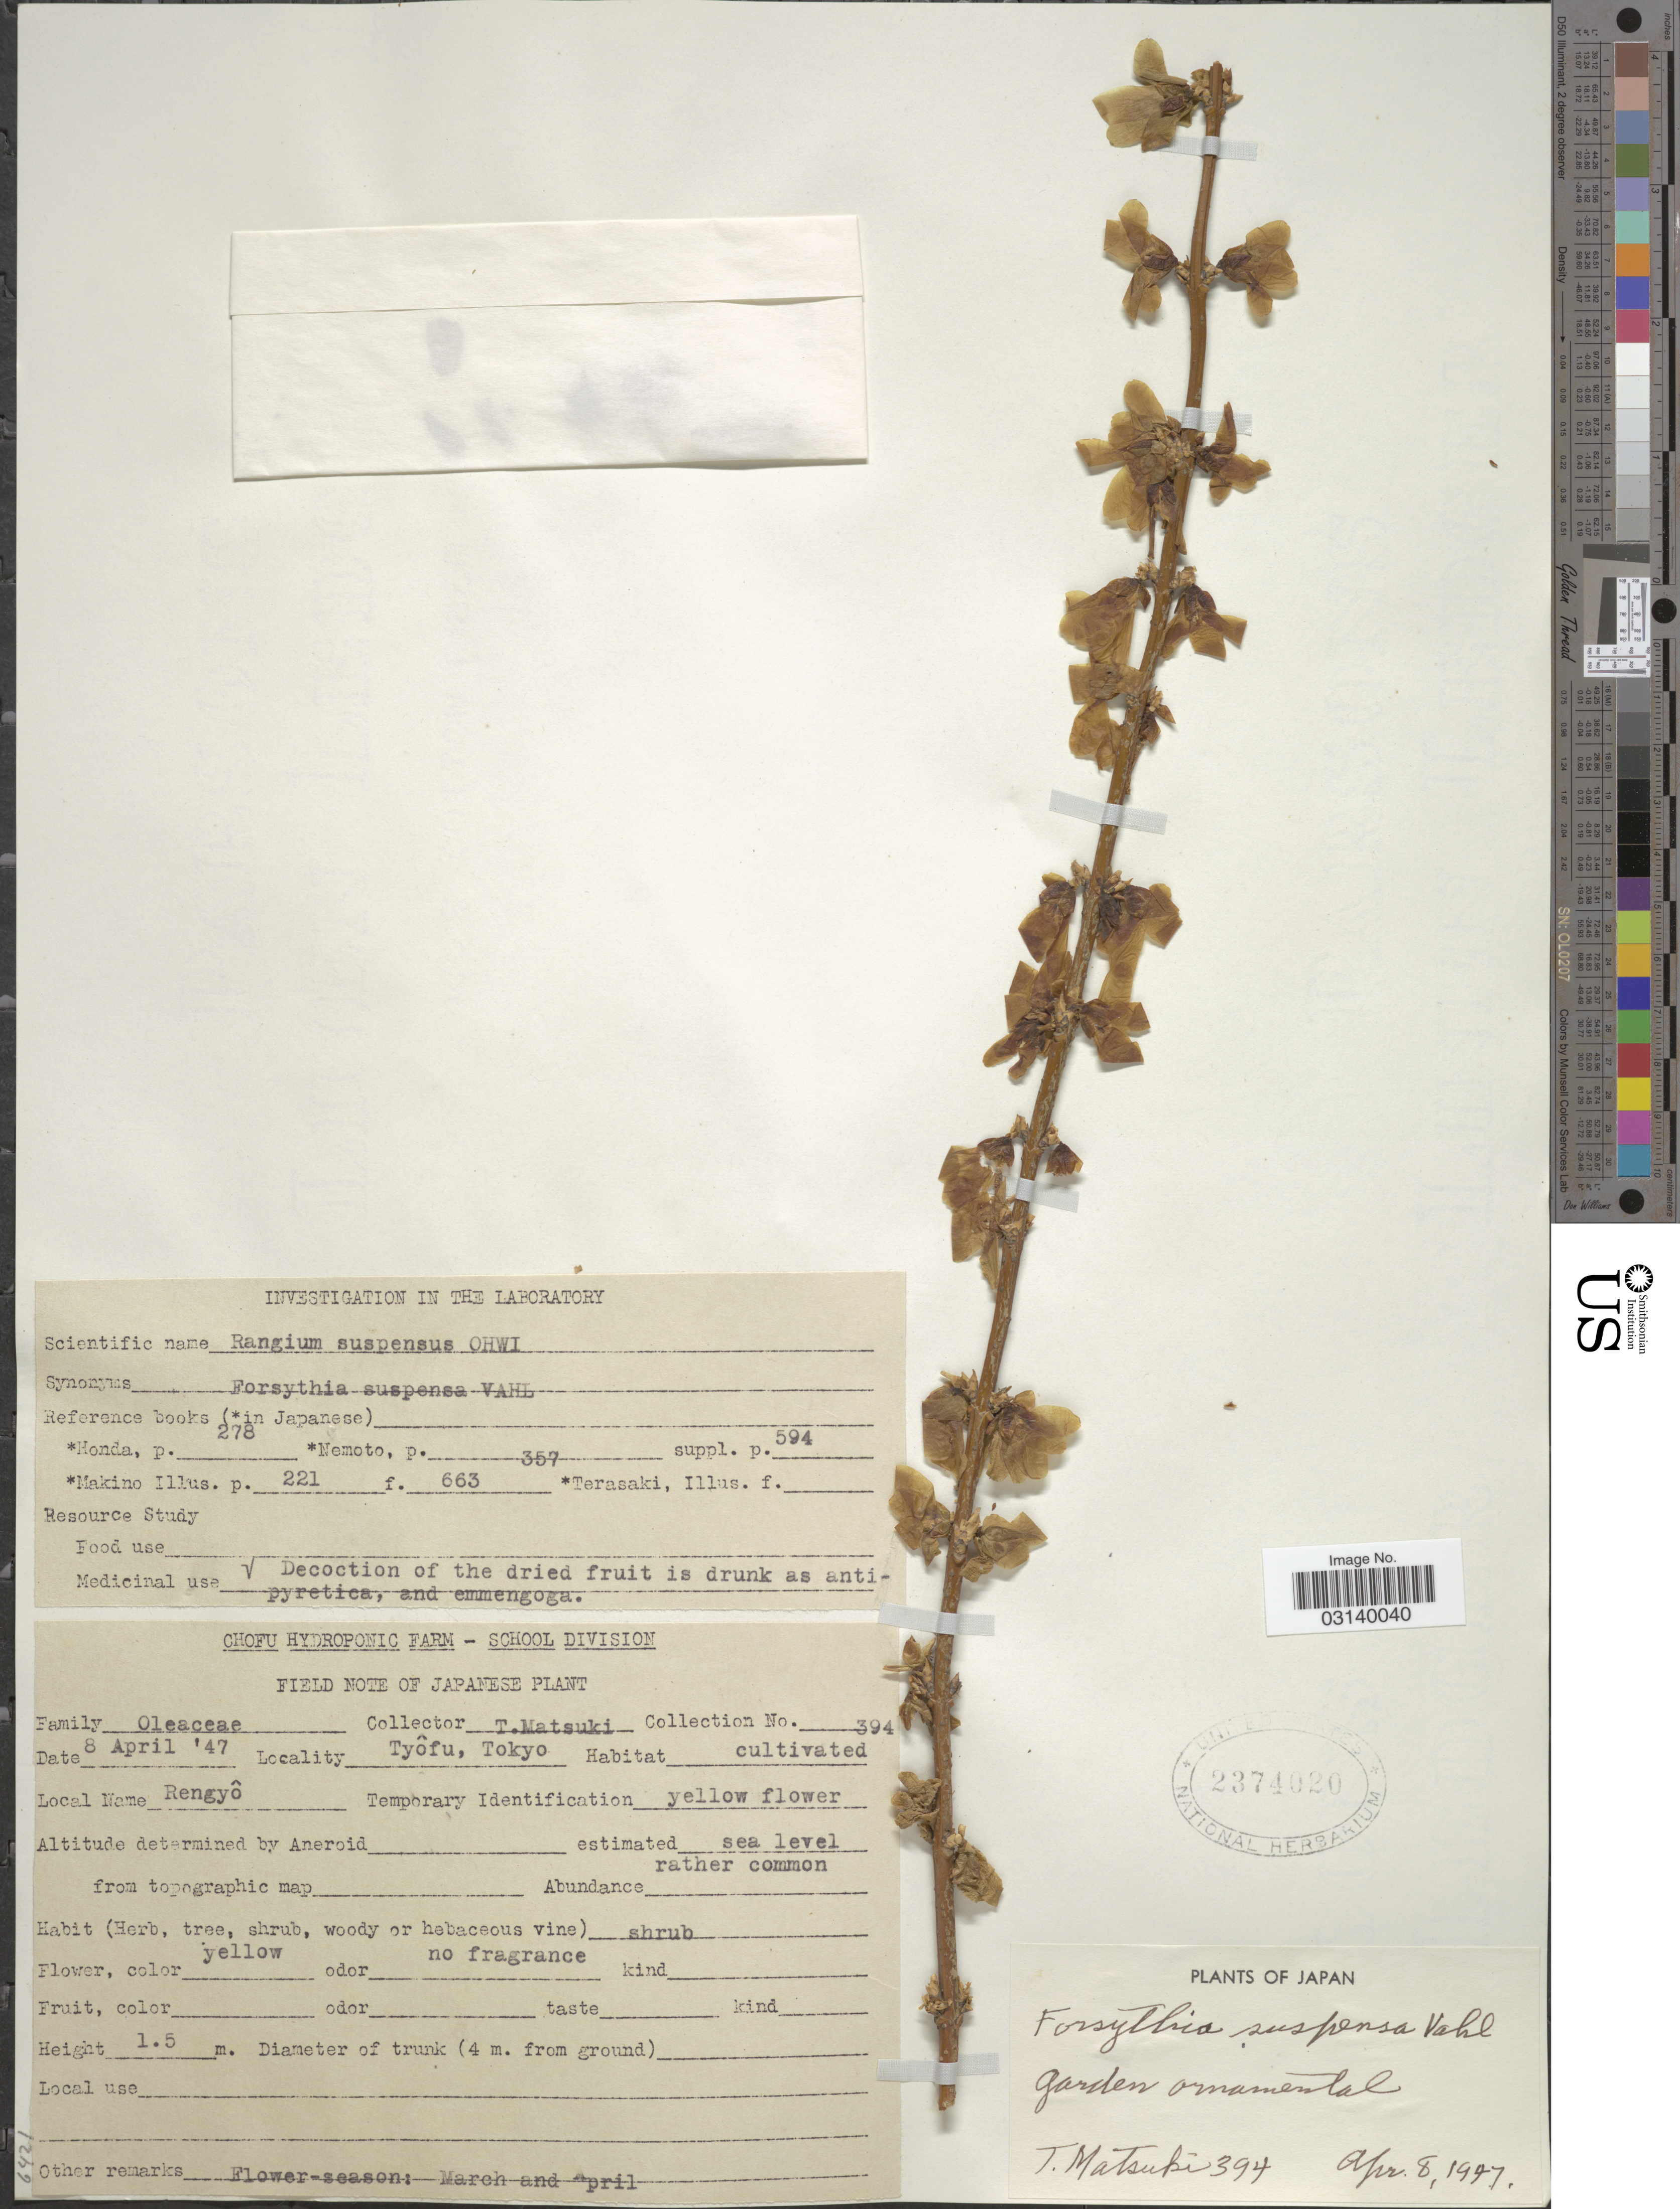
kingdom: Plantae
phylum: Tracheophyta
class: Magnoliopsida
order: Lamiales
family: Oleaceae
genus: Forsythia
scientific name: Forsythia suspensa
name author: (Thunb.) Vahl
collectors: T. Matsuki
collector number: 394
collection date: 1947-04-08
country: Japan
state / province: Tokyo, Federal City of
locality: Tyôfu, Tokyo. Garden ornamental.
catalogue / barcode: US 2374020